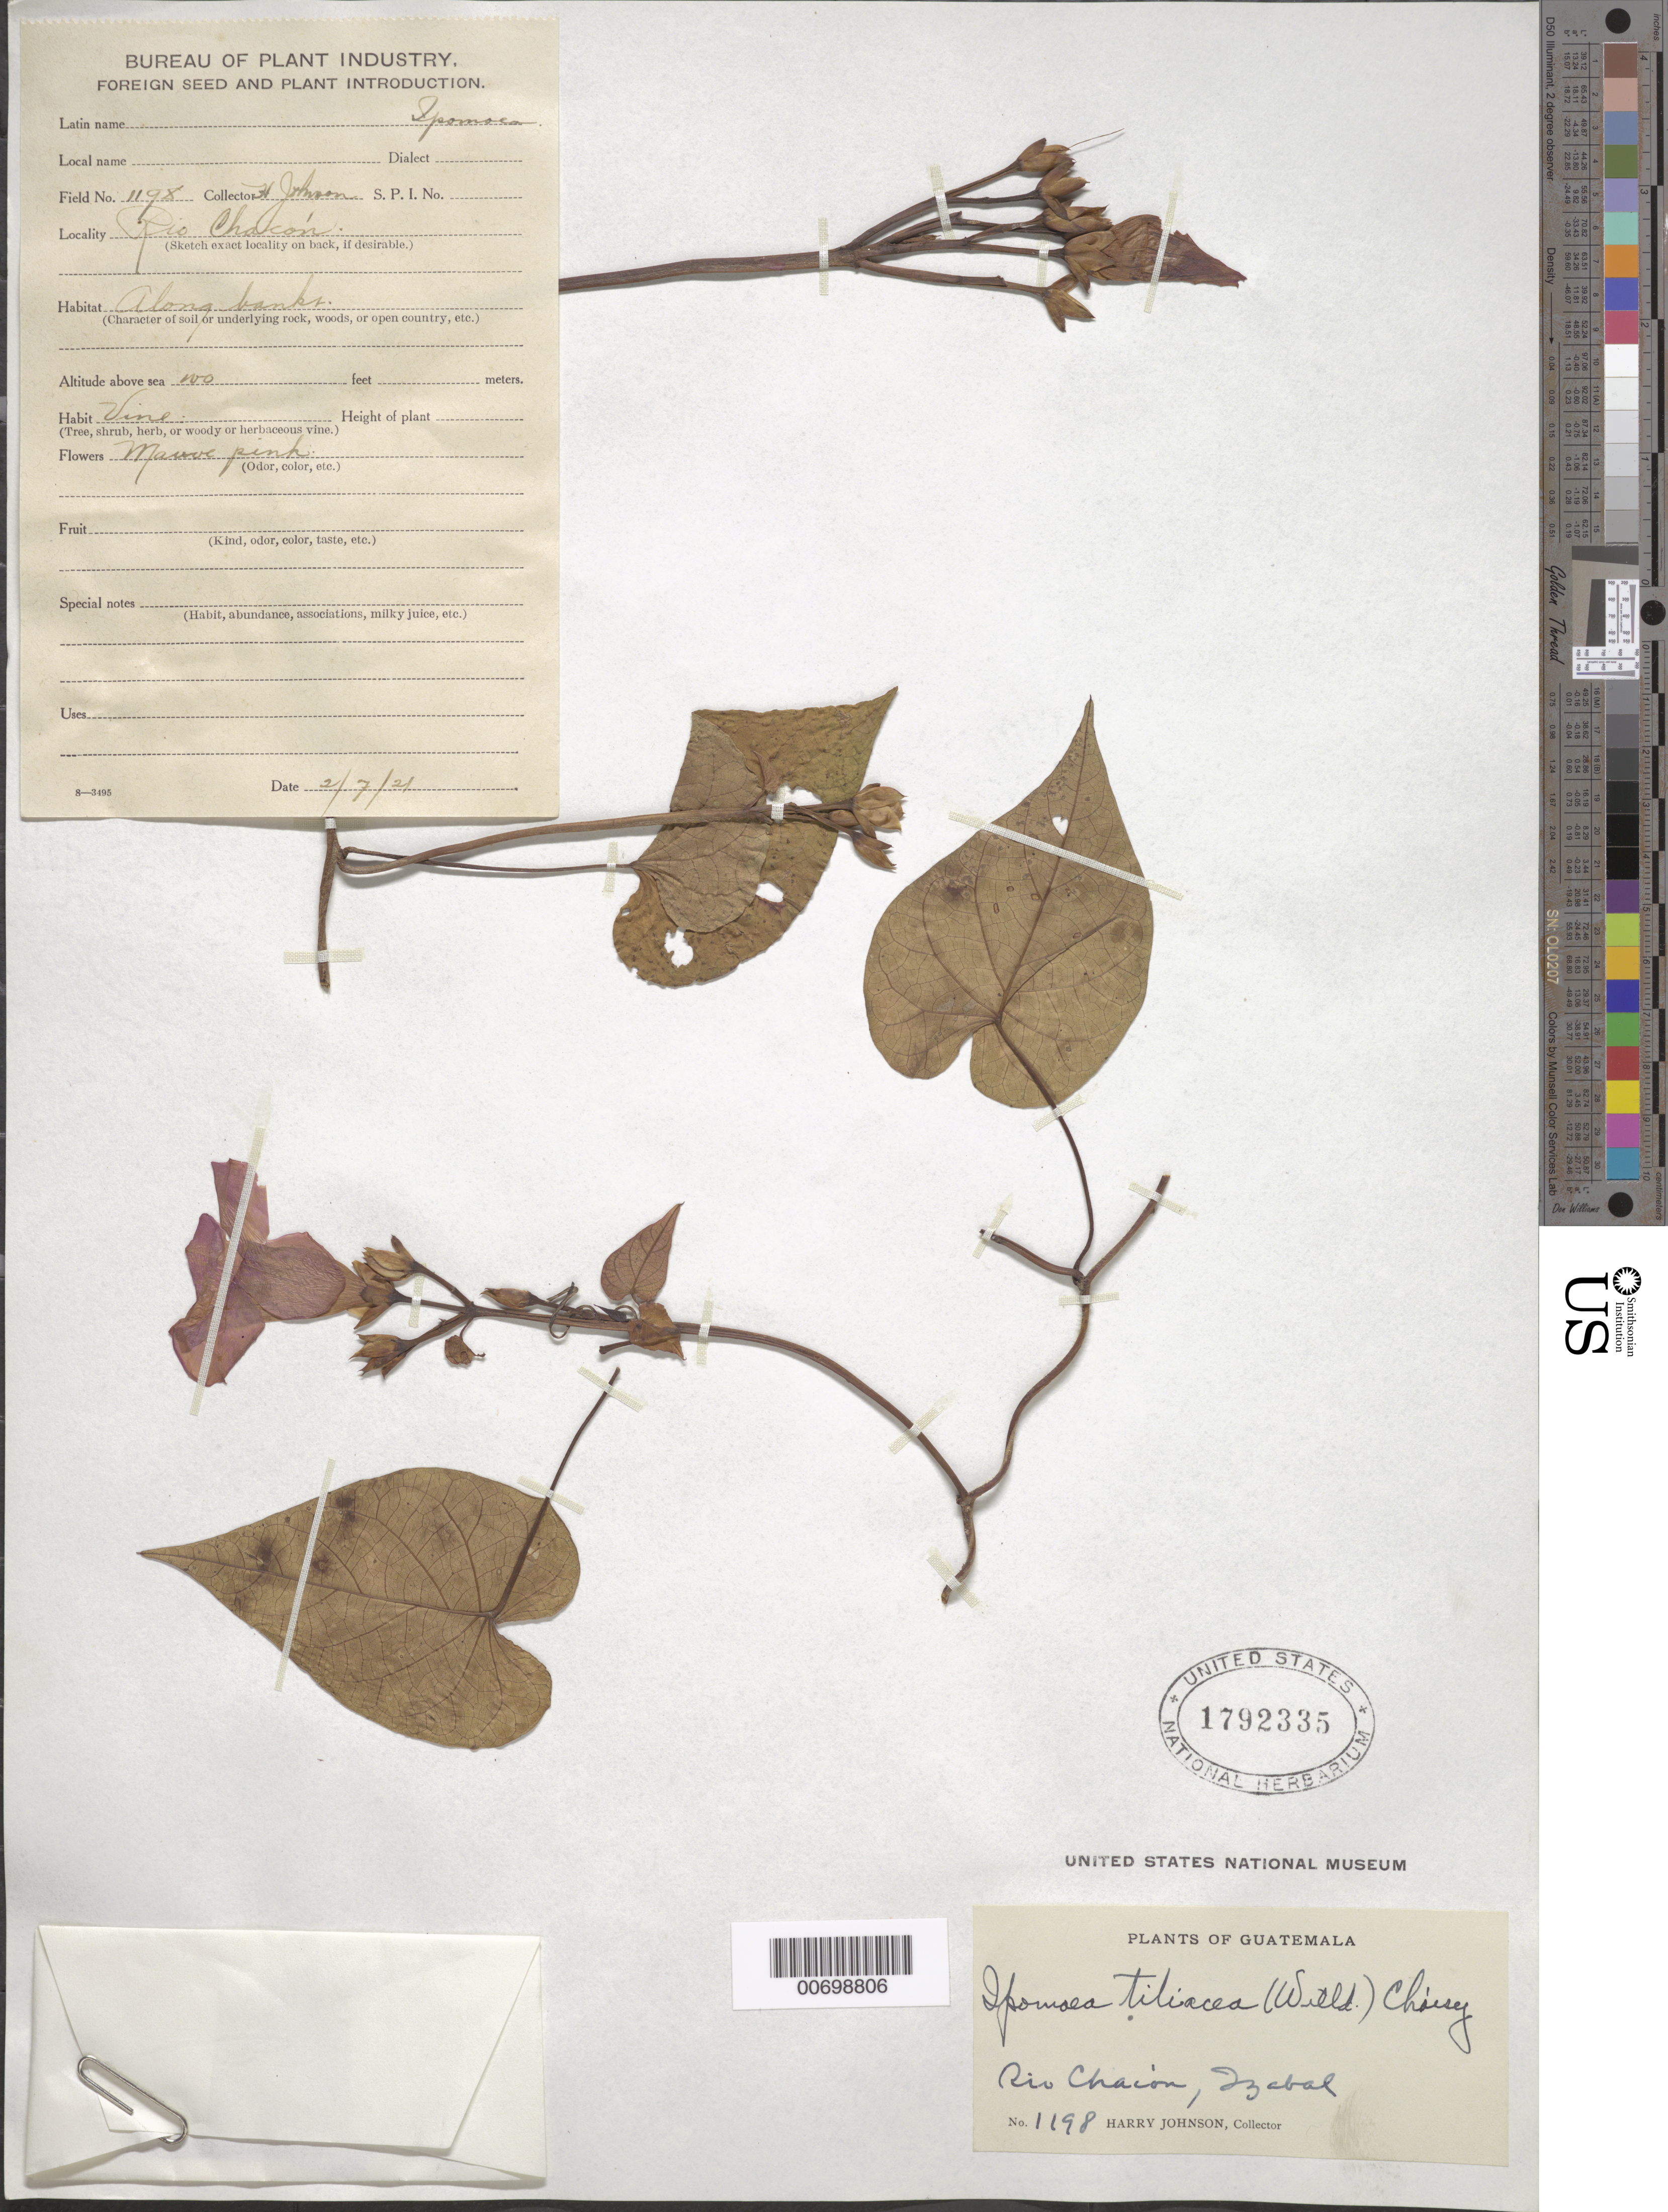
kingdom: Plantae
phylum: Tracheophyta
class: Magnoliopsida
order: Solanales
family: Convolvulaceae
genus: Ipomoea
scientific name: Ipomoea tiliacea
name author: (Willd.) Choisy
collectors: H. Johnson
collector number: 1198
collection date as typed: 02 Jul 1921 or 07 Feb 1921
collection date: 1921-02-07 or 1921-07-02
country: Guatemala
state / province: Izabal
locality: Rio Chacon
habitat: Along banks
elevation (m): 30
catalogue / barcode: US 1792335